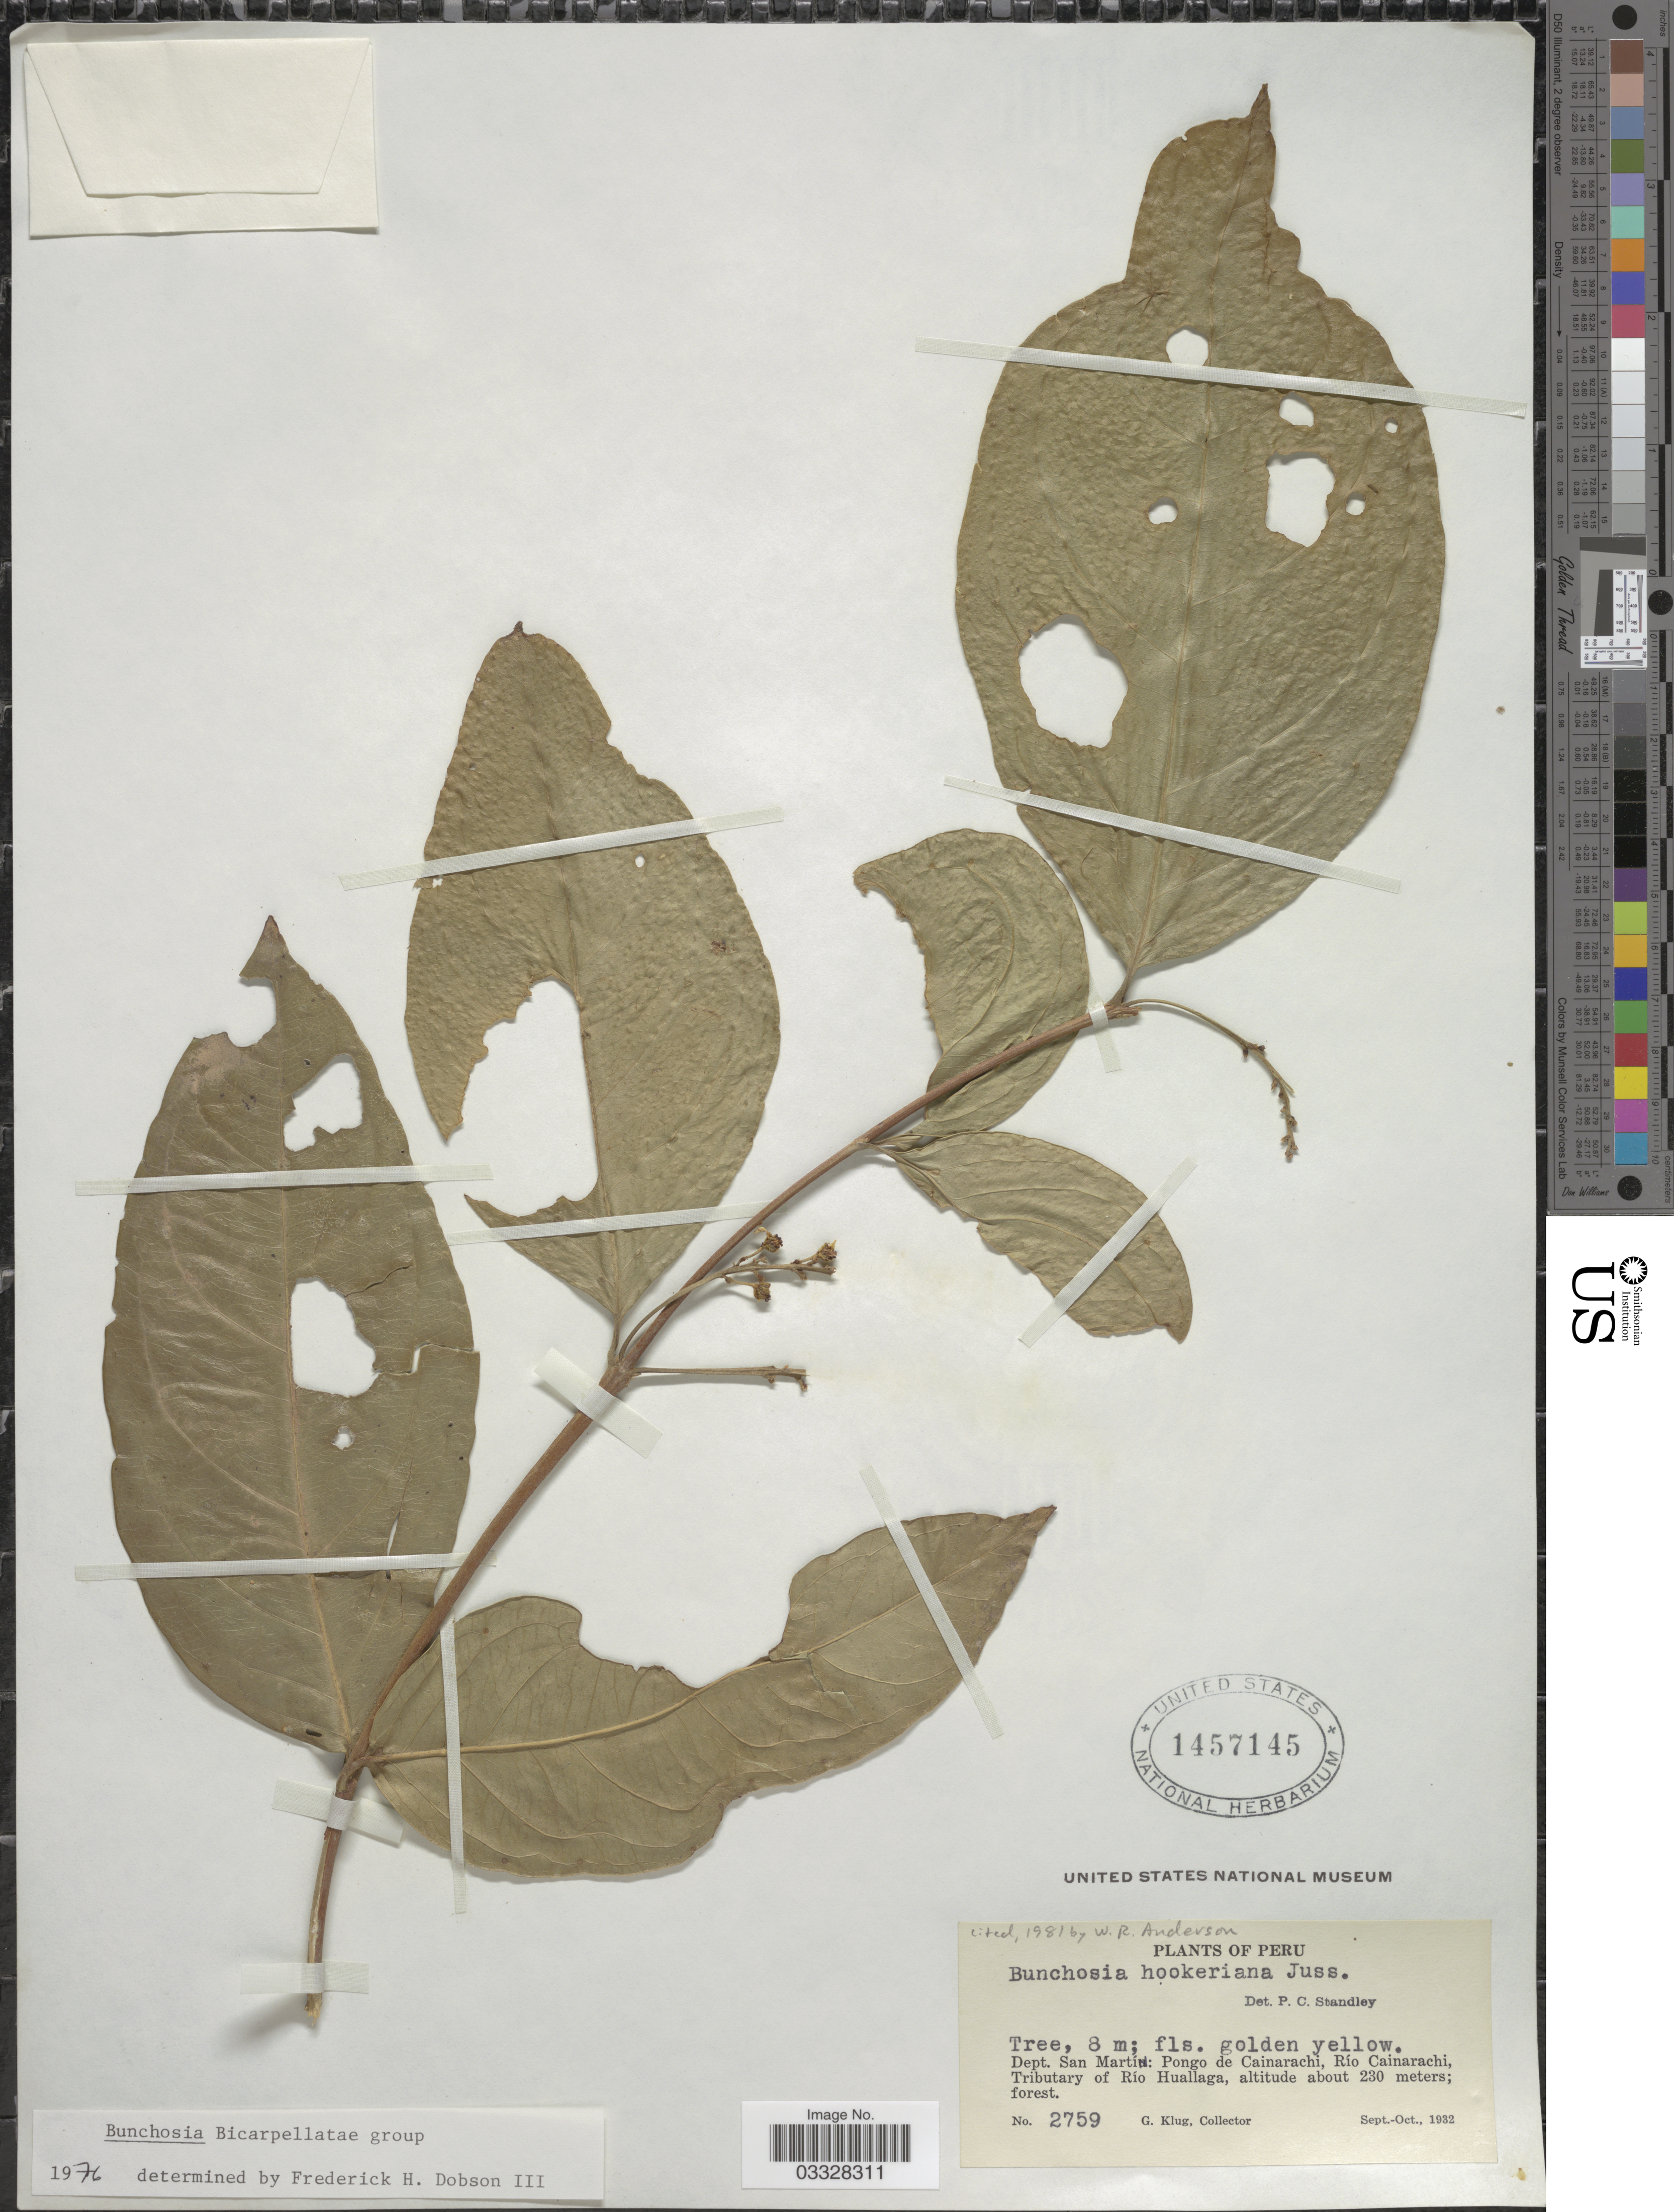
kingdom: Plantae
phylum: Tracheophyta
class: Magnoliopsida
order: Malpighiales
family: Malpighiaceae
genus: Bunchosia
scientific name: Bunchosia hookeriana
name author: A. Juss.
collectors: G. Klug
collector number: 2759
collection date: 1932-09/1932-10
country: Peru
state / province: San Martín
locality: Dept. San Martín: Pongo de Cainarachi, Río Cainarachi, Tributary of Río Huallaga.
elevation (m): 230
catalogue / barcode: US 1457145